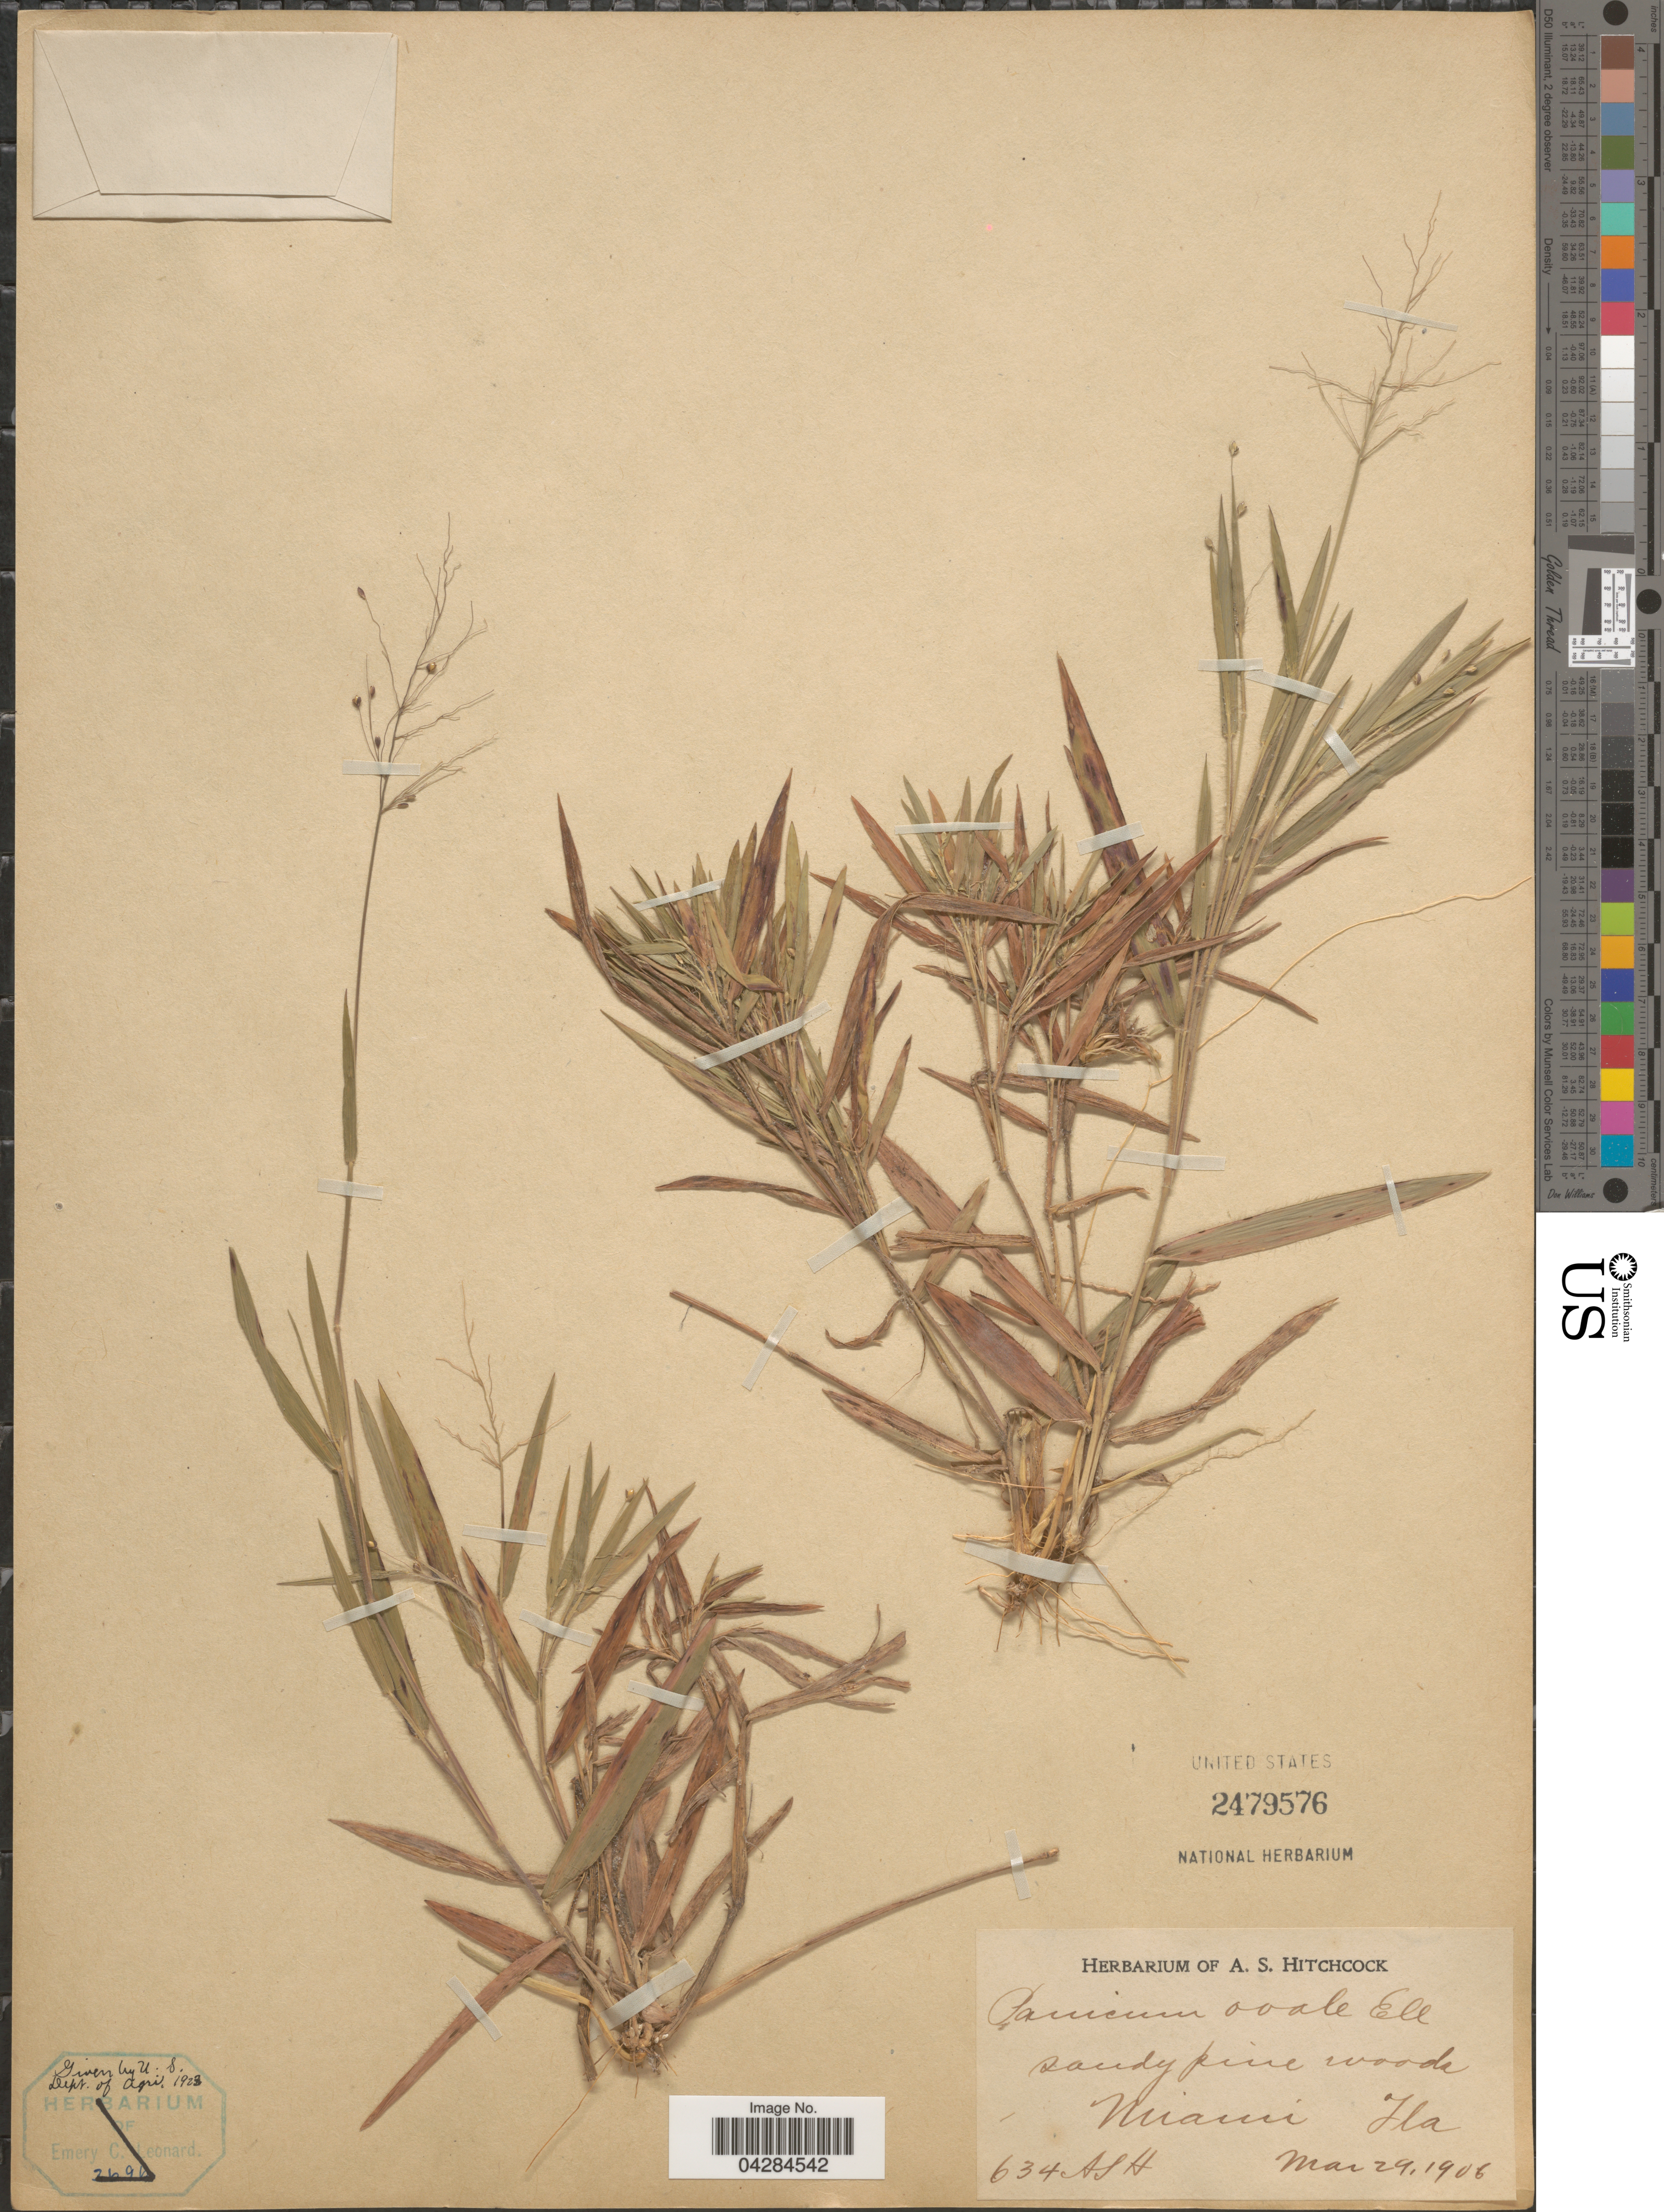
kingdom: Plantae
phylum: Tracheophyta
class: Liliopsida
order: Poales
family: Poaceae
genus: Dichanthelium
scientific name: Dichanthelium ovale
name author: (Elliott) Gould & C.A. Clark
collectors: A. S. Hitchcock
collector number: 634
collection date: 1906-03-29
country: United States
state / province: Florida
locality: Sandy pine woods. Miami.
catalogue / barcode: US 2479576